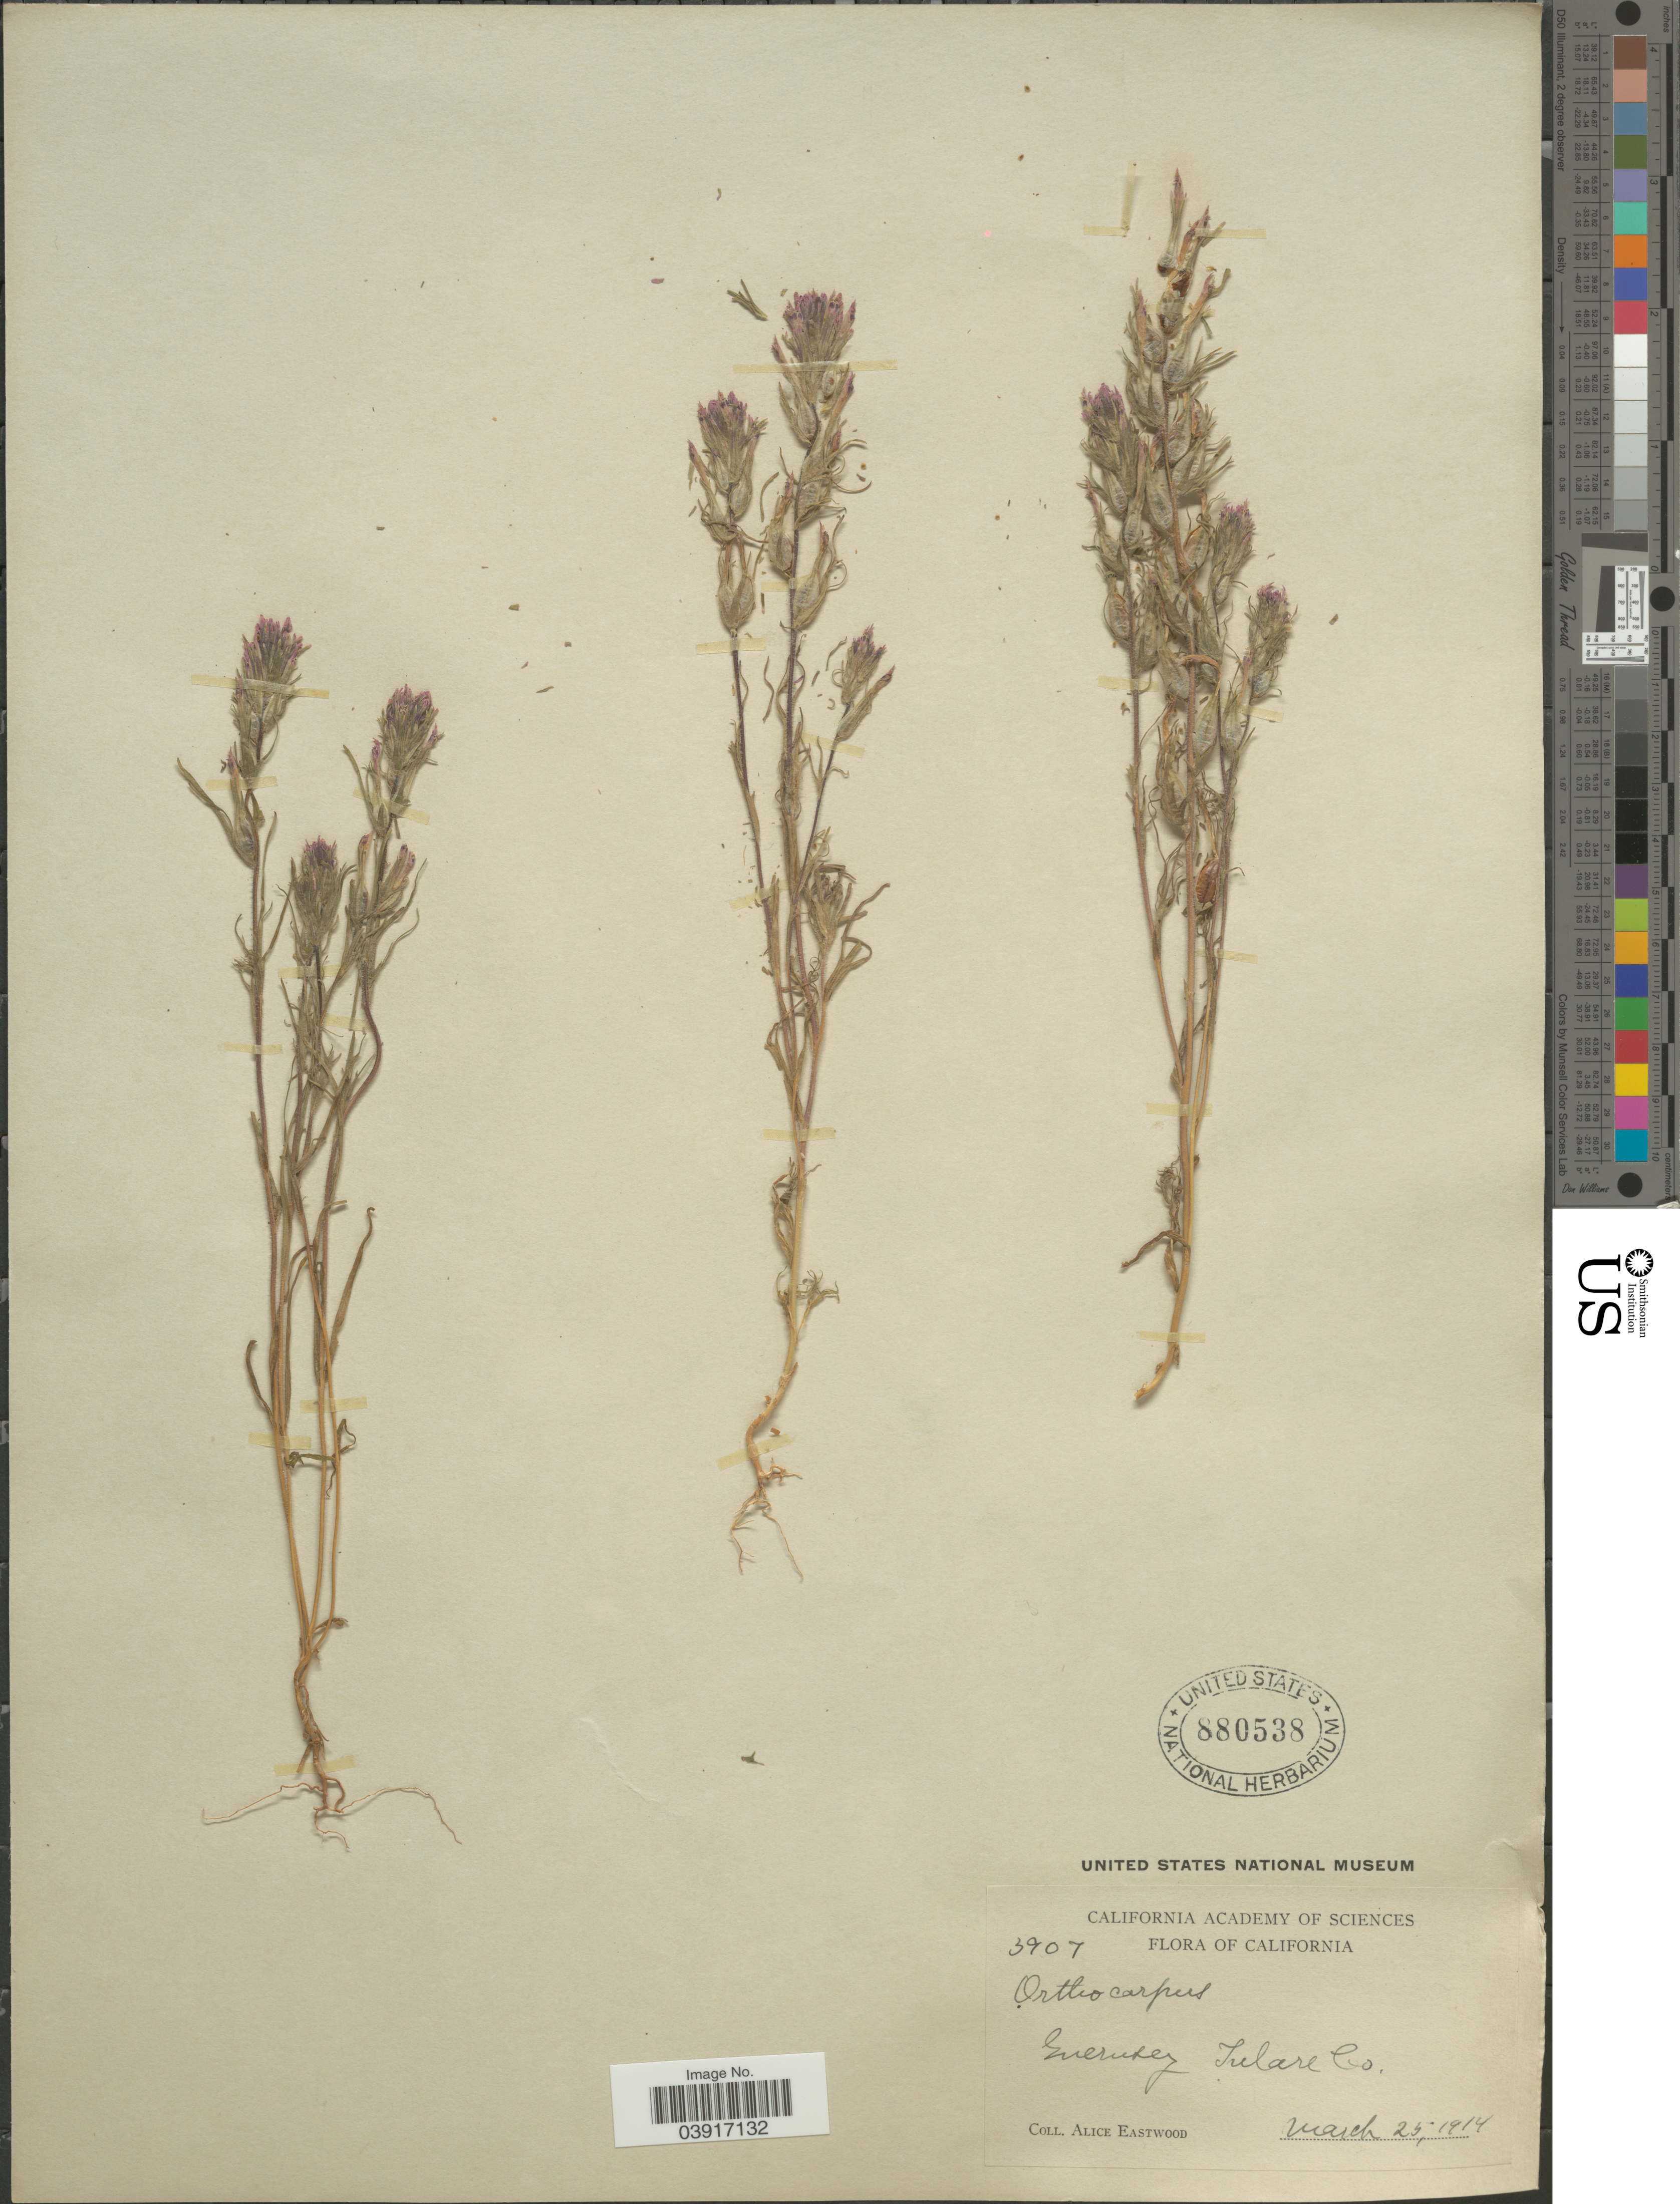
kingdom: Plantae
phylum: Tracheophyta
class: Magnoliopsida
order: Lamiales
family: Orobanchaceae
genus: Orthocarpus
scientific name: Orthocarpus densiflorus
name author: Benth.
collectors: A. Eastwood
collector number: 3907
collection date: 1914-03-25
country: United States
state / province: California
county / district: Tulare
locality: Guernsey Tulare Co.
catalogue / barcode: US 880538